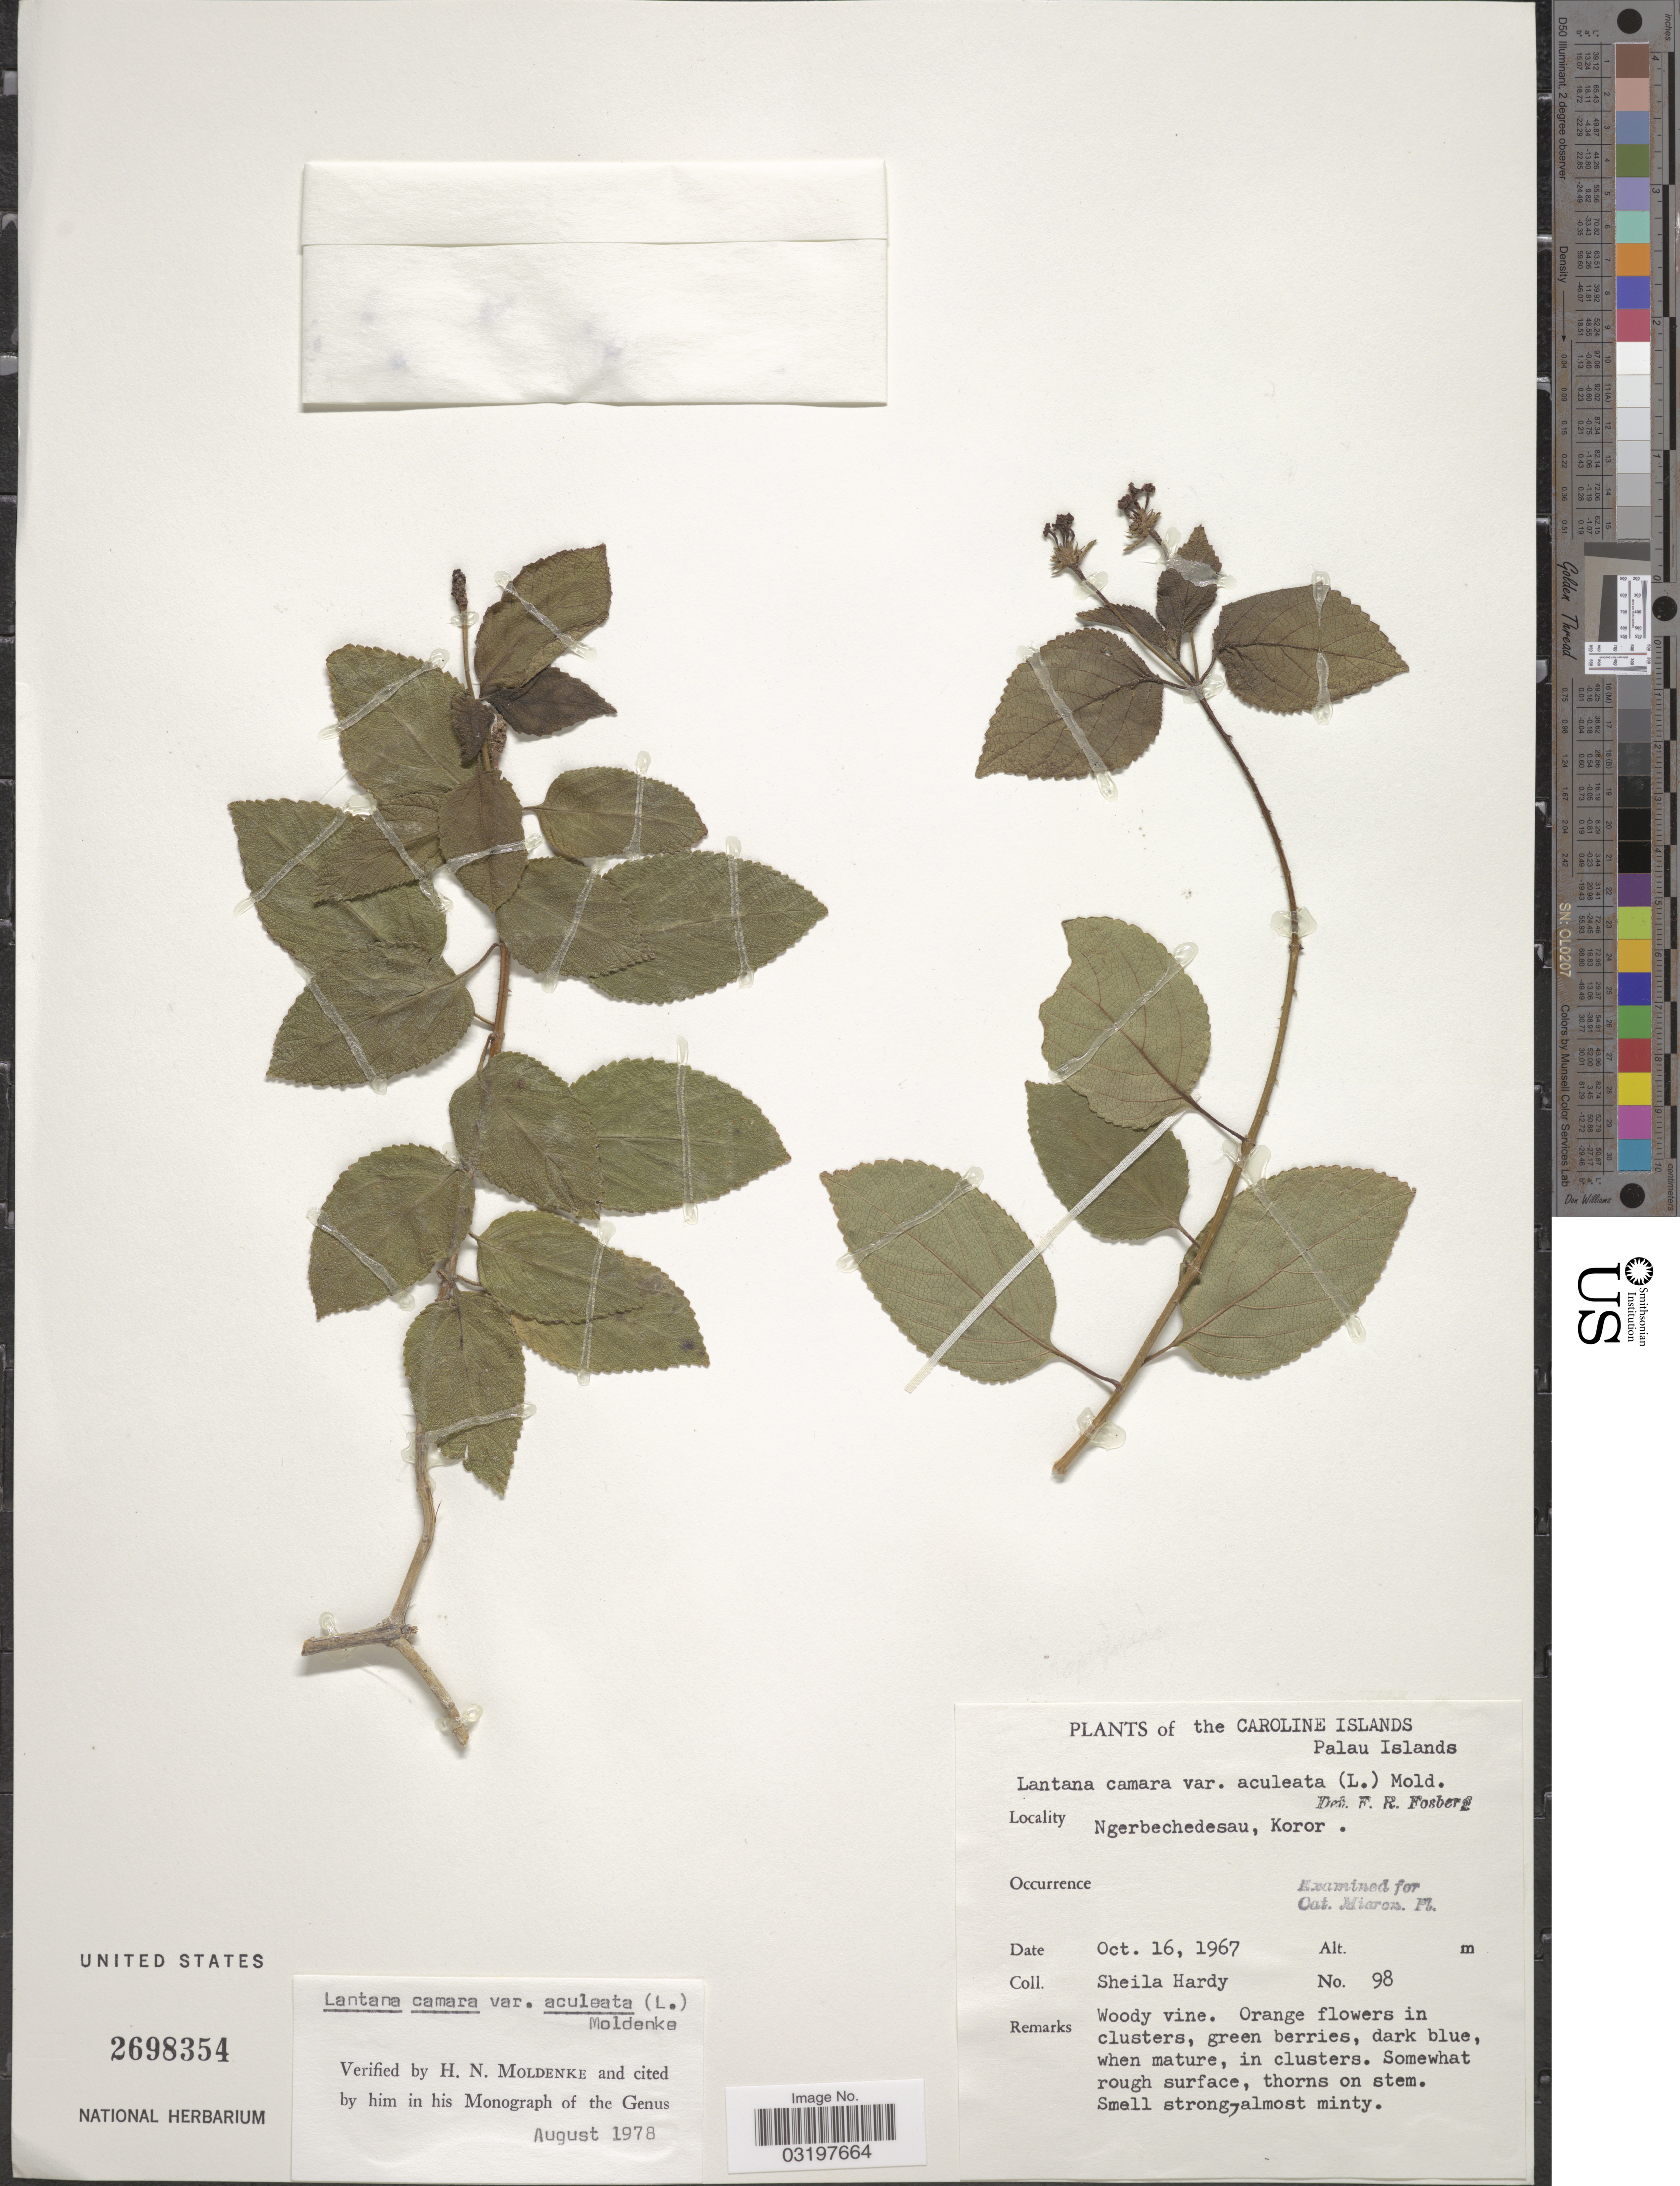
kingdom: Plantae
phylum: Tracheophyta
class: Magnoliopsida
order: Lamiales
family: Verbenaceae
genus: Lantana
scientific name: Lantana camara var. aculeata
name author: (L.) Moldenke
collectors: S. Hardy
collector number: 98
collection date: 1967-10-16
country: Palau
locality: The Caroline Islands, Palau Islands, Ngerbechedesau, Koror.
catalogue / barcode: US 2698354